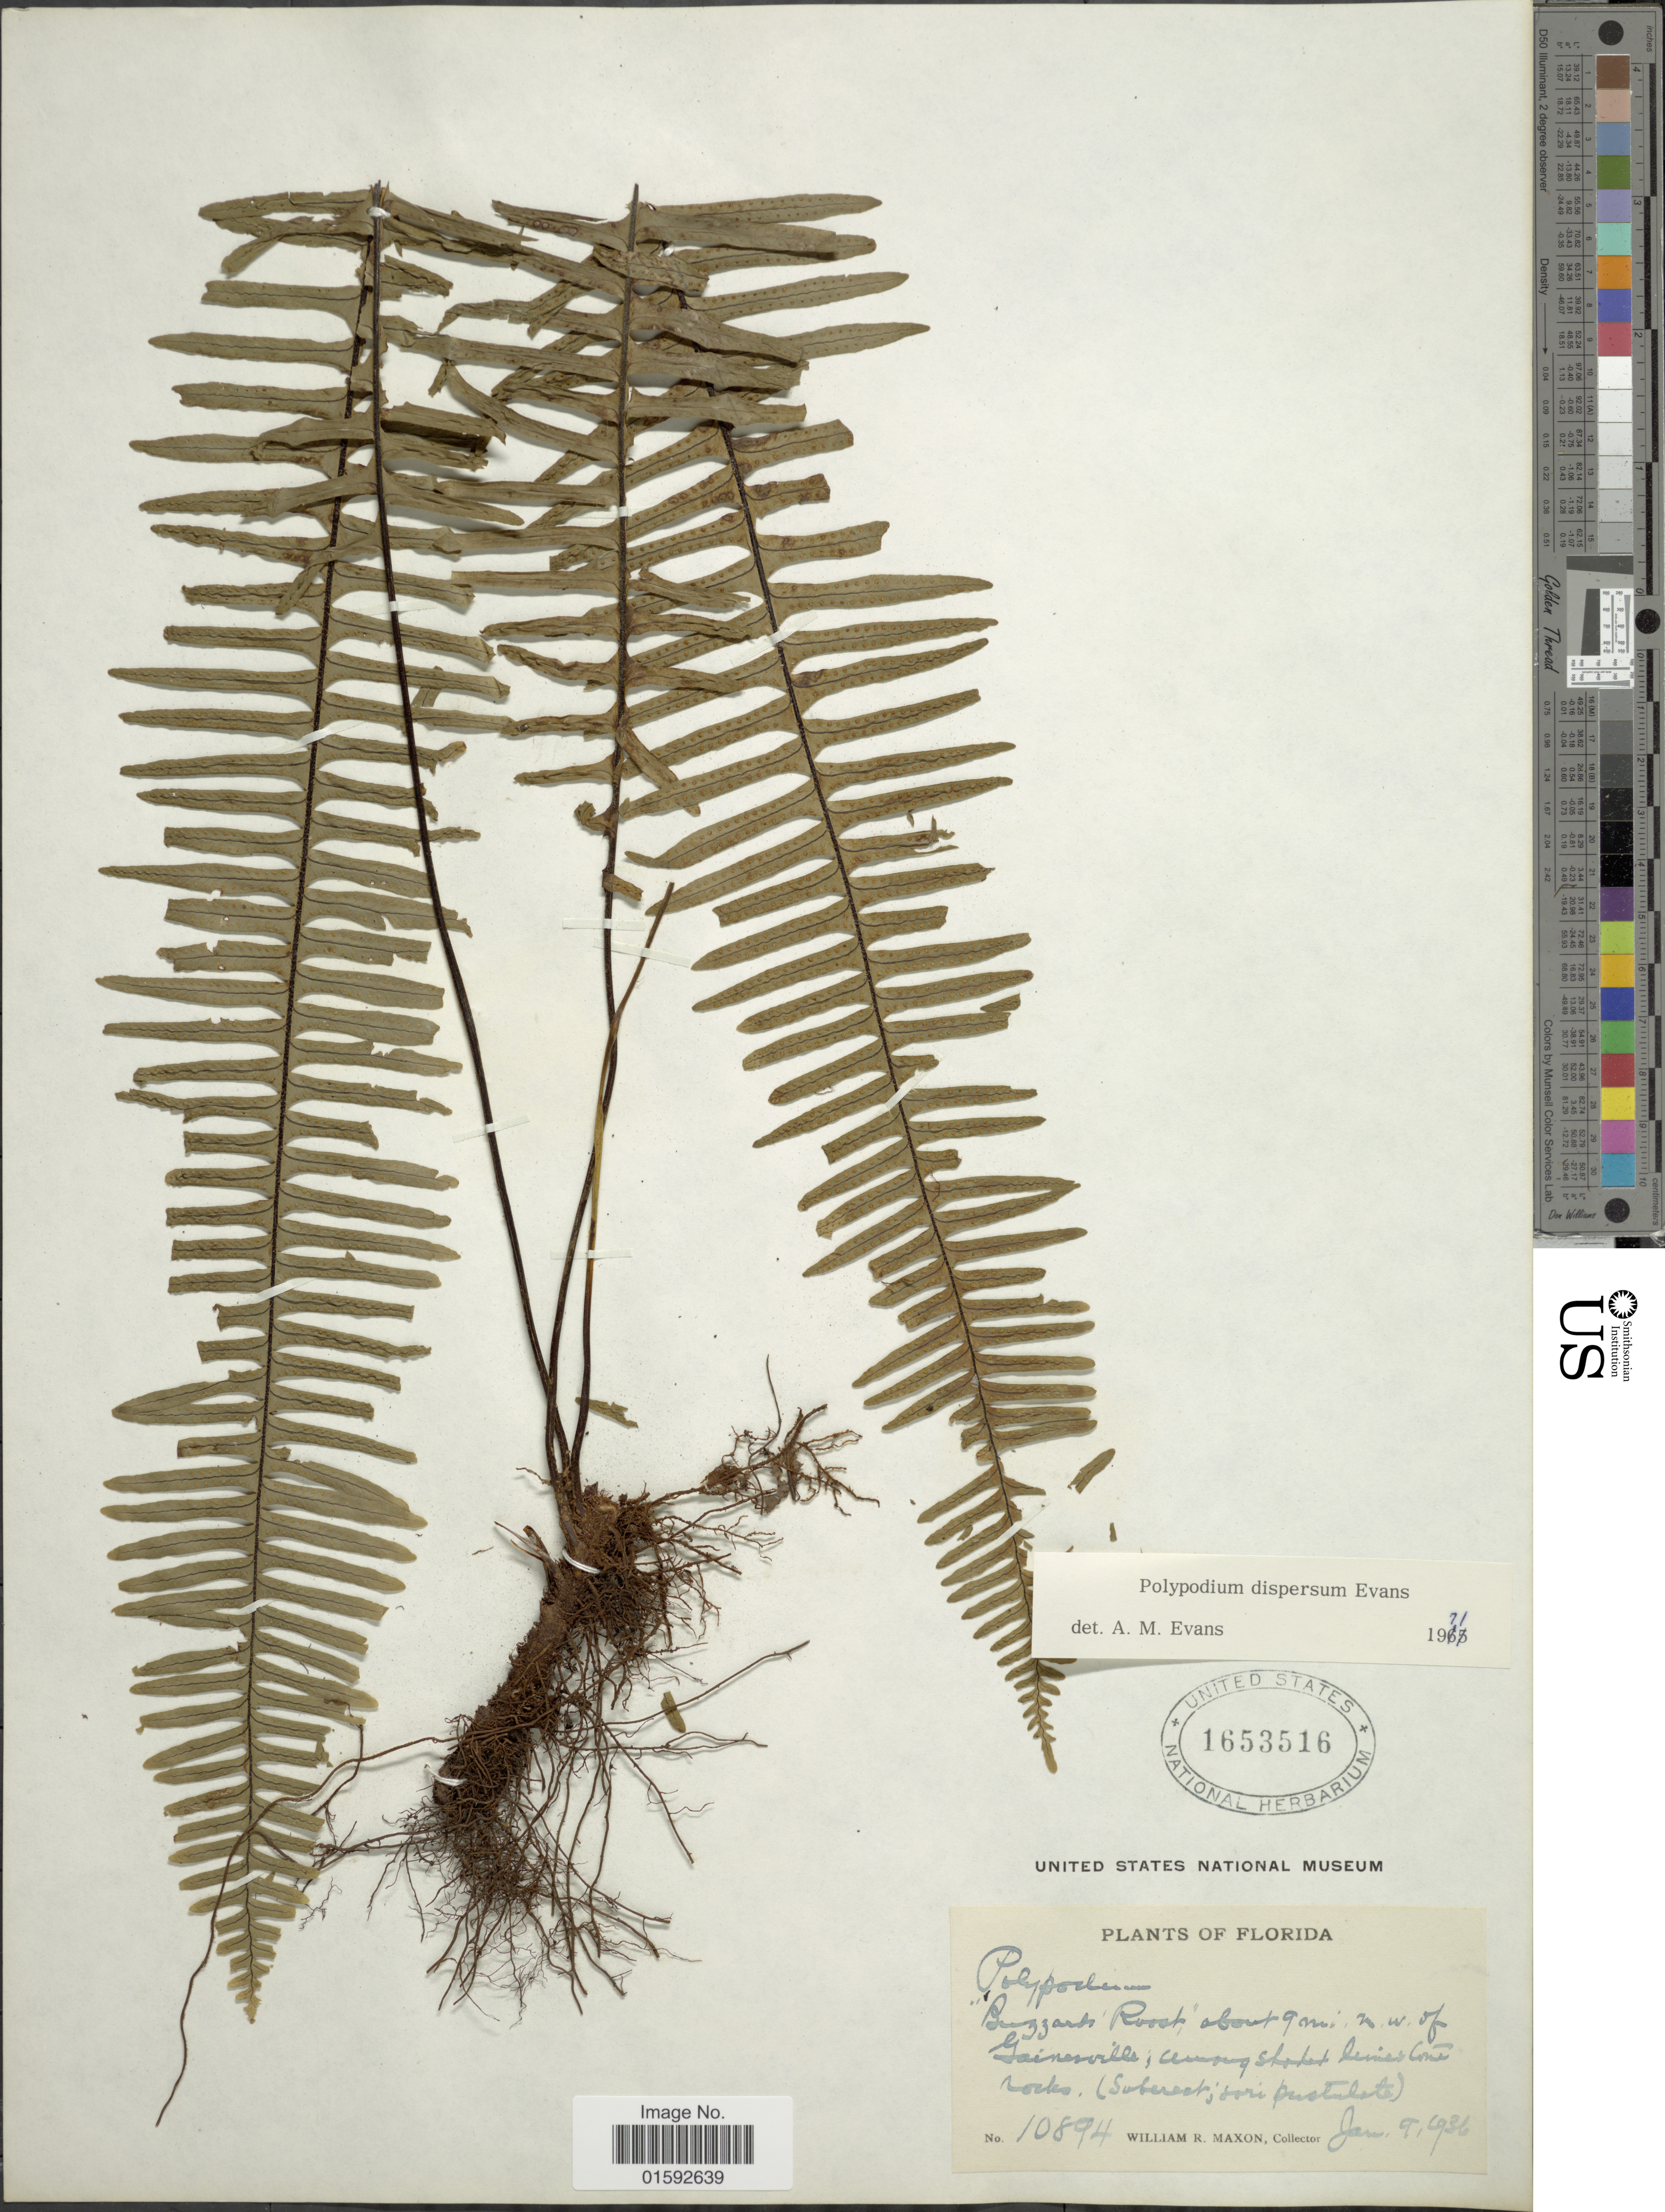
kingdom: Plantae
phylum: Tracheophyta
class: Polypodiopsida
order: Polypodiales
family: Polypodiaceae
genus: Pecluma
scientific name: Pecluma dispersa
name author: (A.M. Evans) M.G. Price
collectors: W. R. Maxon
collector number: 10894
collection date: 1936-01-09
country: United States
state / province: Florida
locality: Buzzards Road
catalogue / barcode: US 1653516